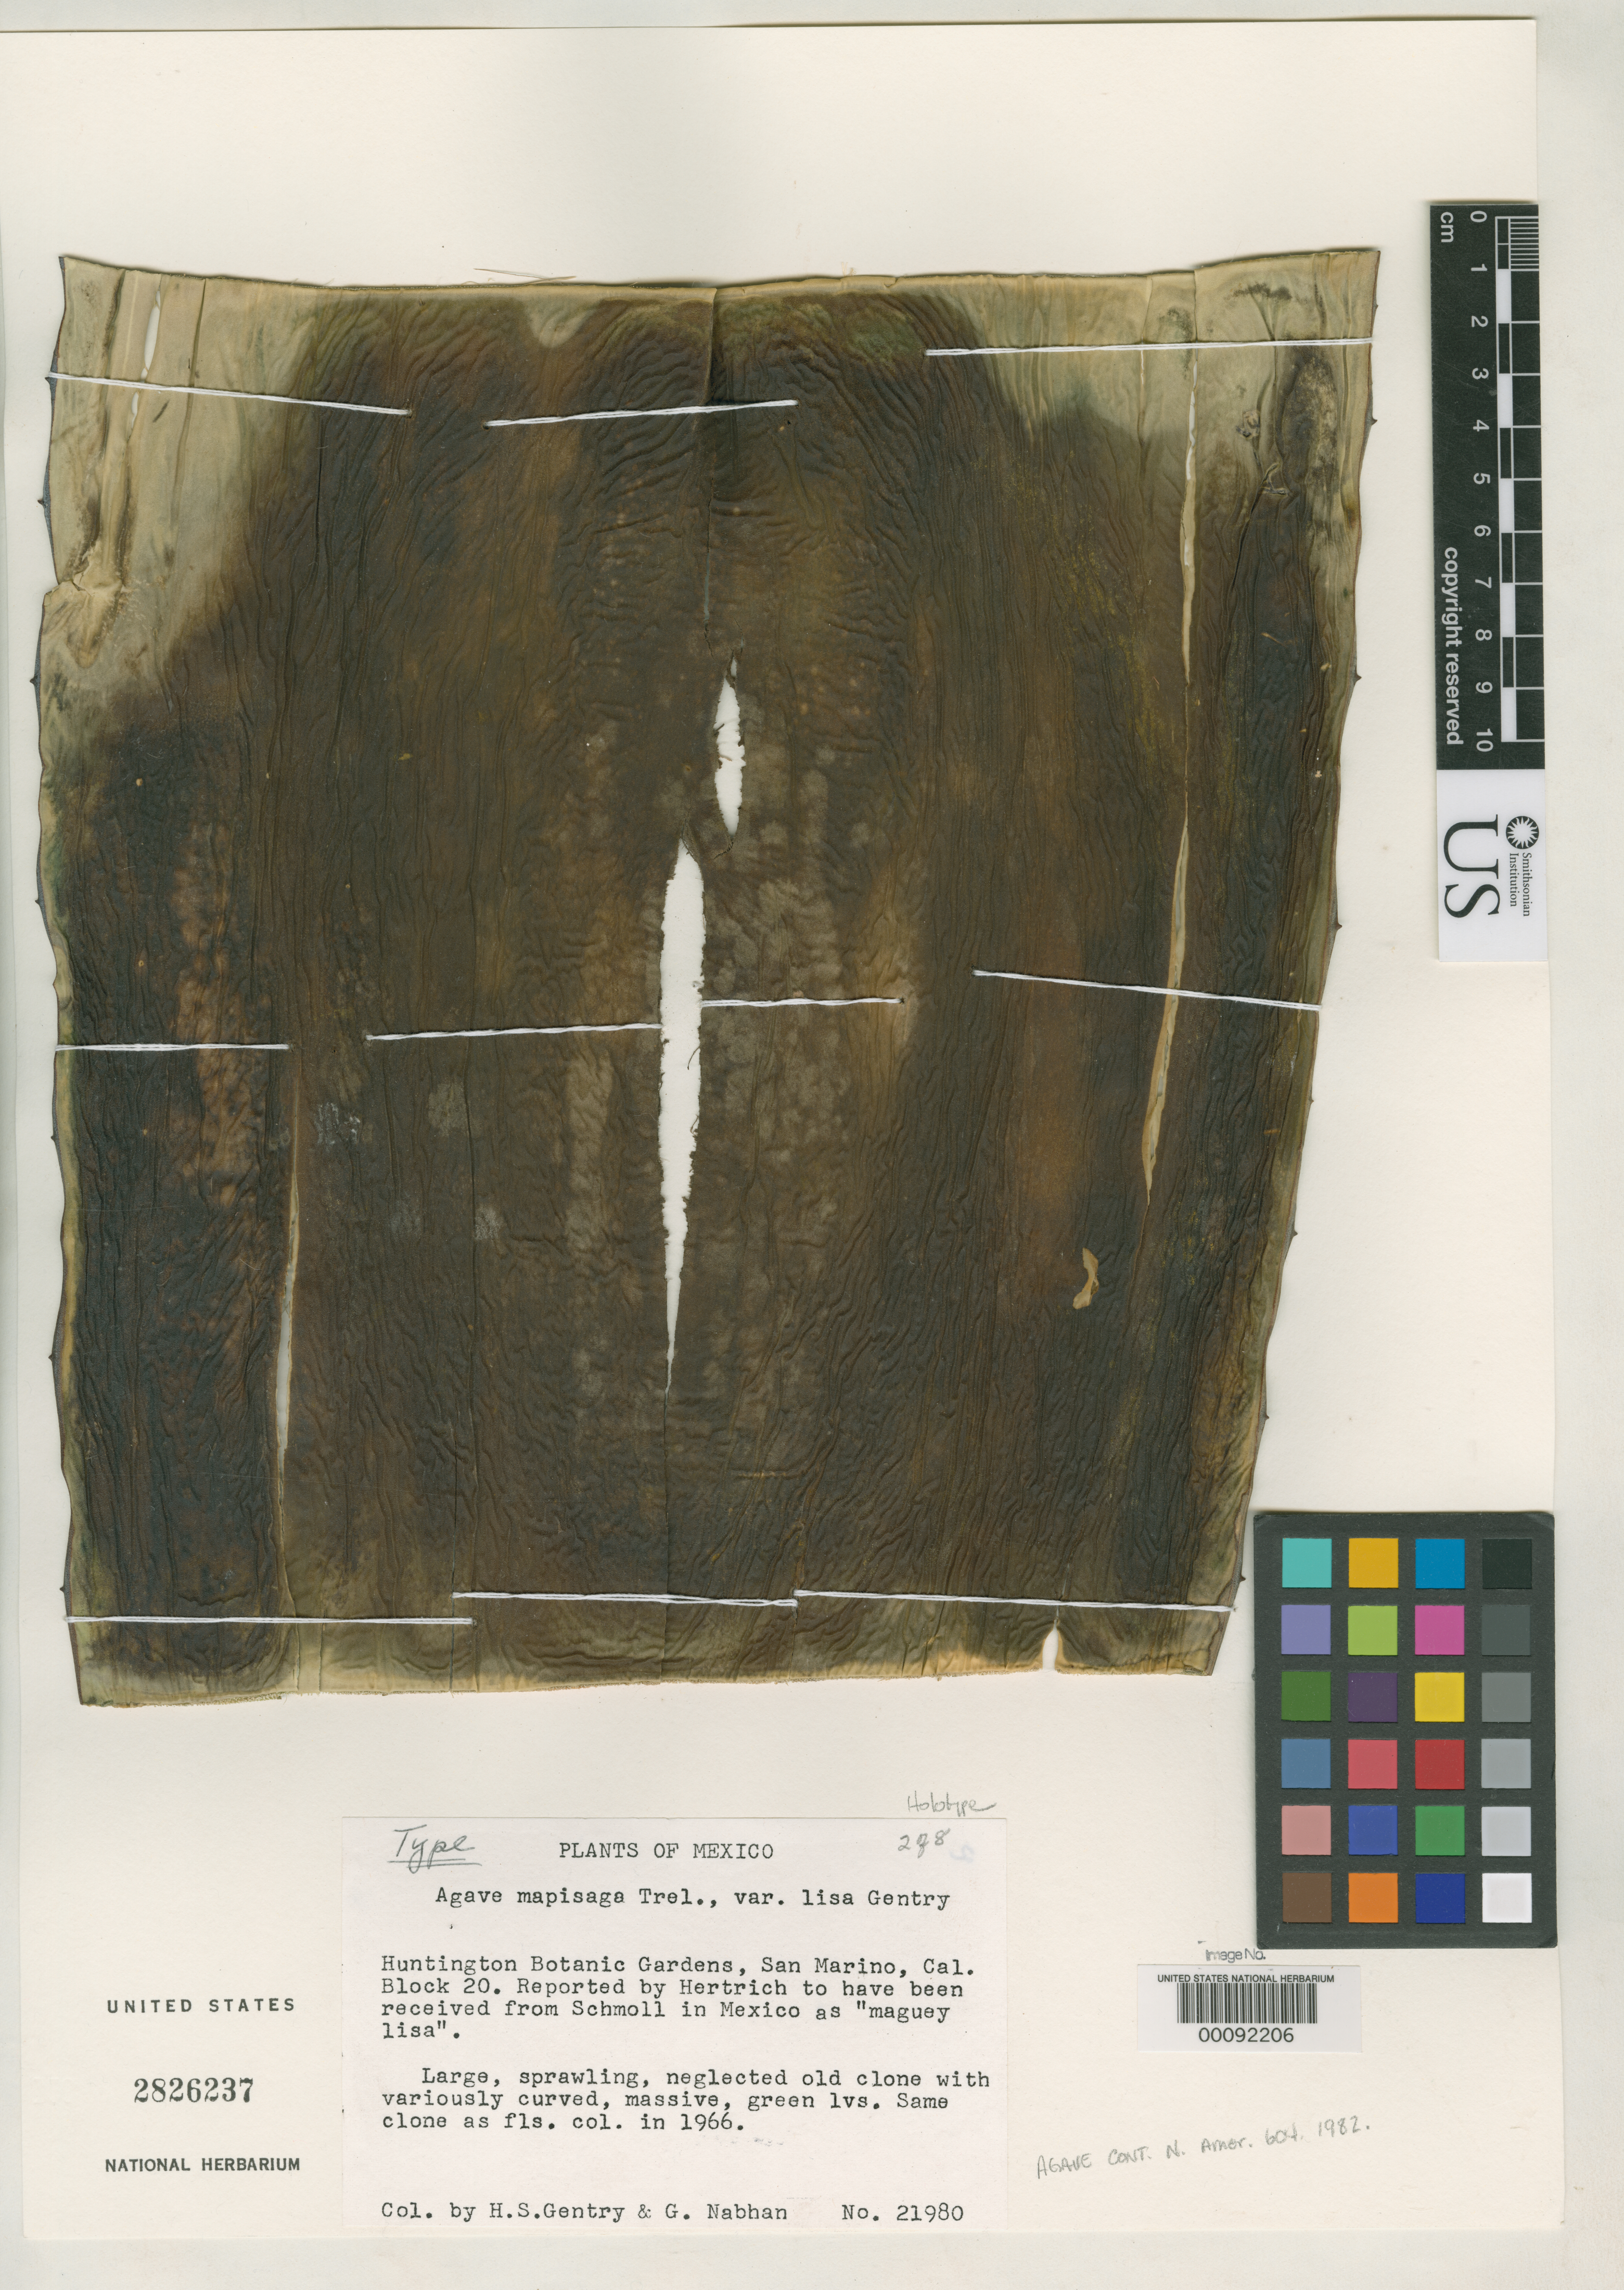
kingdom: Plantae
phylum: Tracheophyta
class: Liliopsida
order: Asparagales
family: Asparagaceae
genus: Agave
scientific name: Agave mapisaga var. lisa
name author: Gentry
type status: Holotype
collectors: H. S. Gentry & G. Nabhan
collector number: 21980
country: Mexico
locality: E of Monserrat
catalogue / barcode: US 2826237